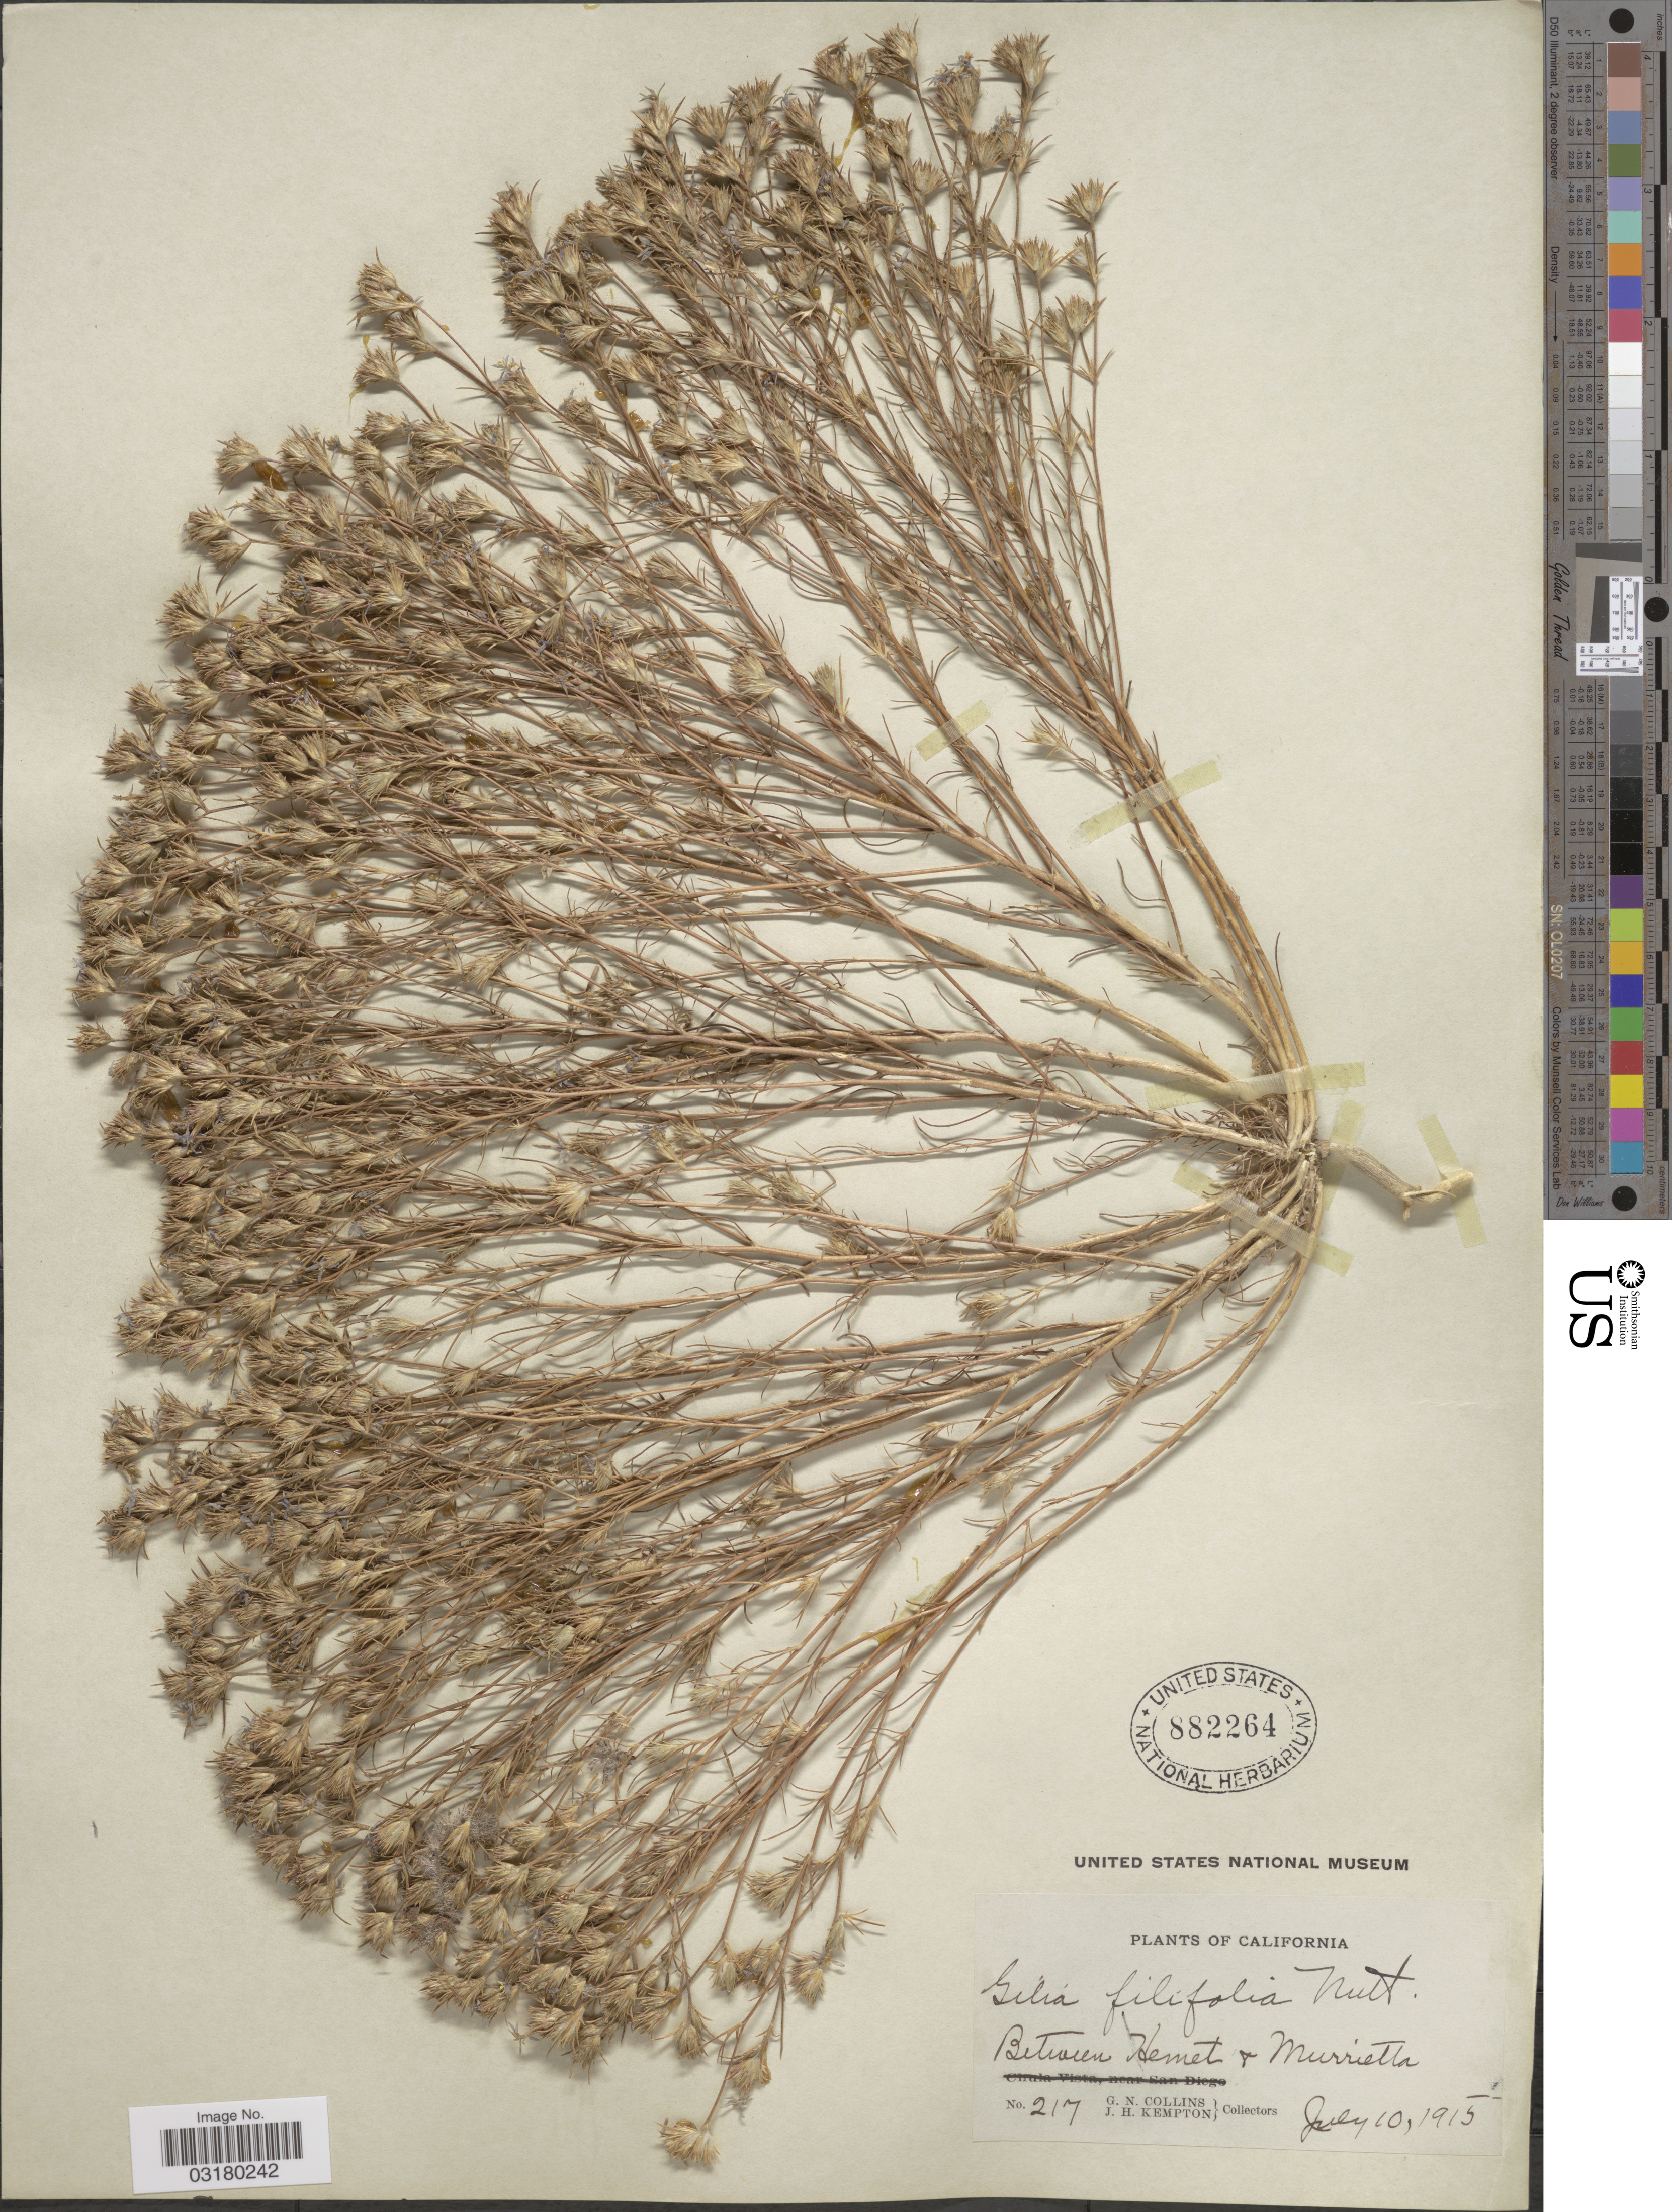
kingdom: Plantae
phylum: Tracheophyta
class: Magnoliopsida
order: Ericales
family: Polemoniaceae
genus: Eriastrum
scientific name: Eriastrum filifolium (Nutt.) Wooton & Standl.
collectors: G. Collins & J. H. Kempton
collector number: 217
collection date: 1915-07-10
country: United States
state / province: California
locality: Between Hemet & Murrietta.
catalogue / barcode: US 882264